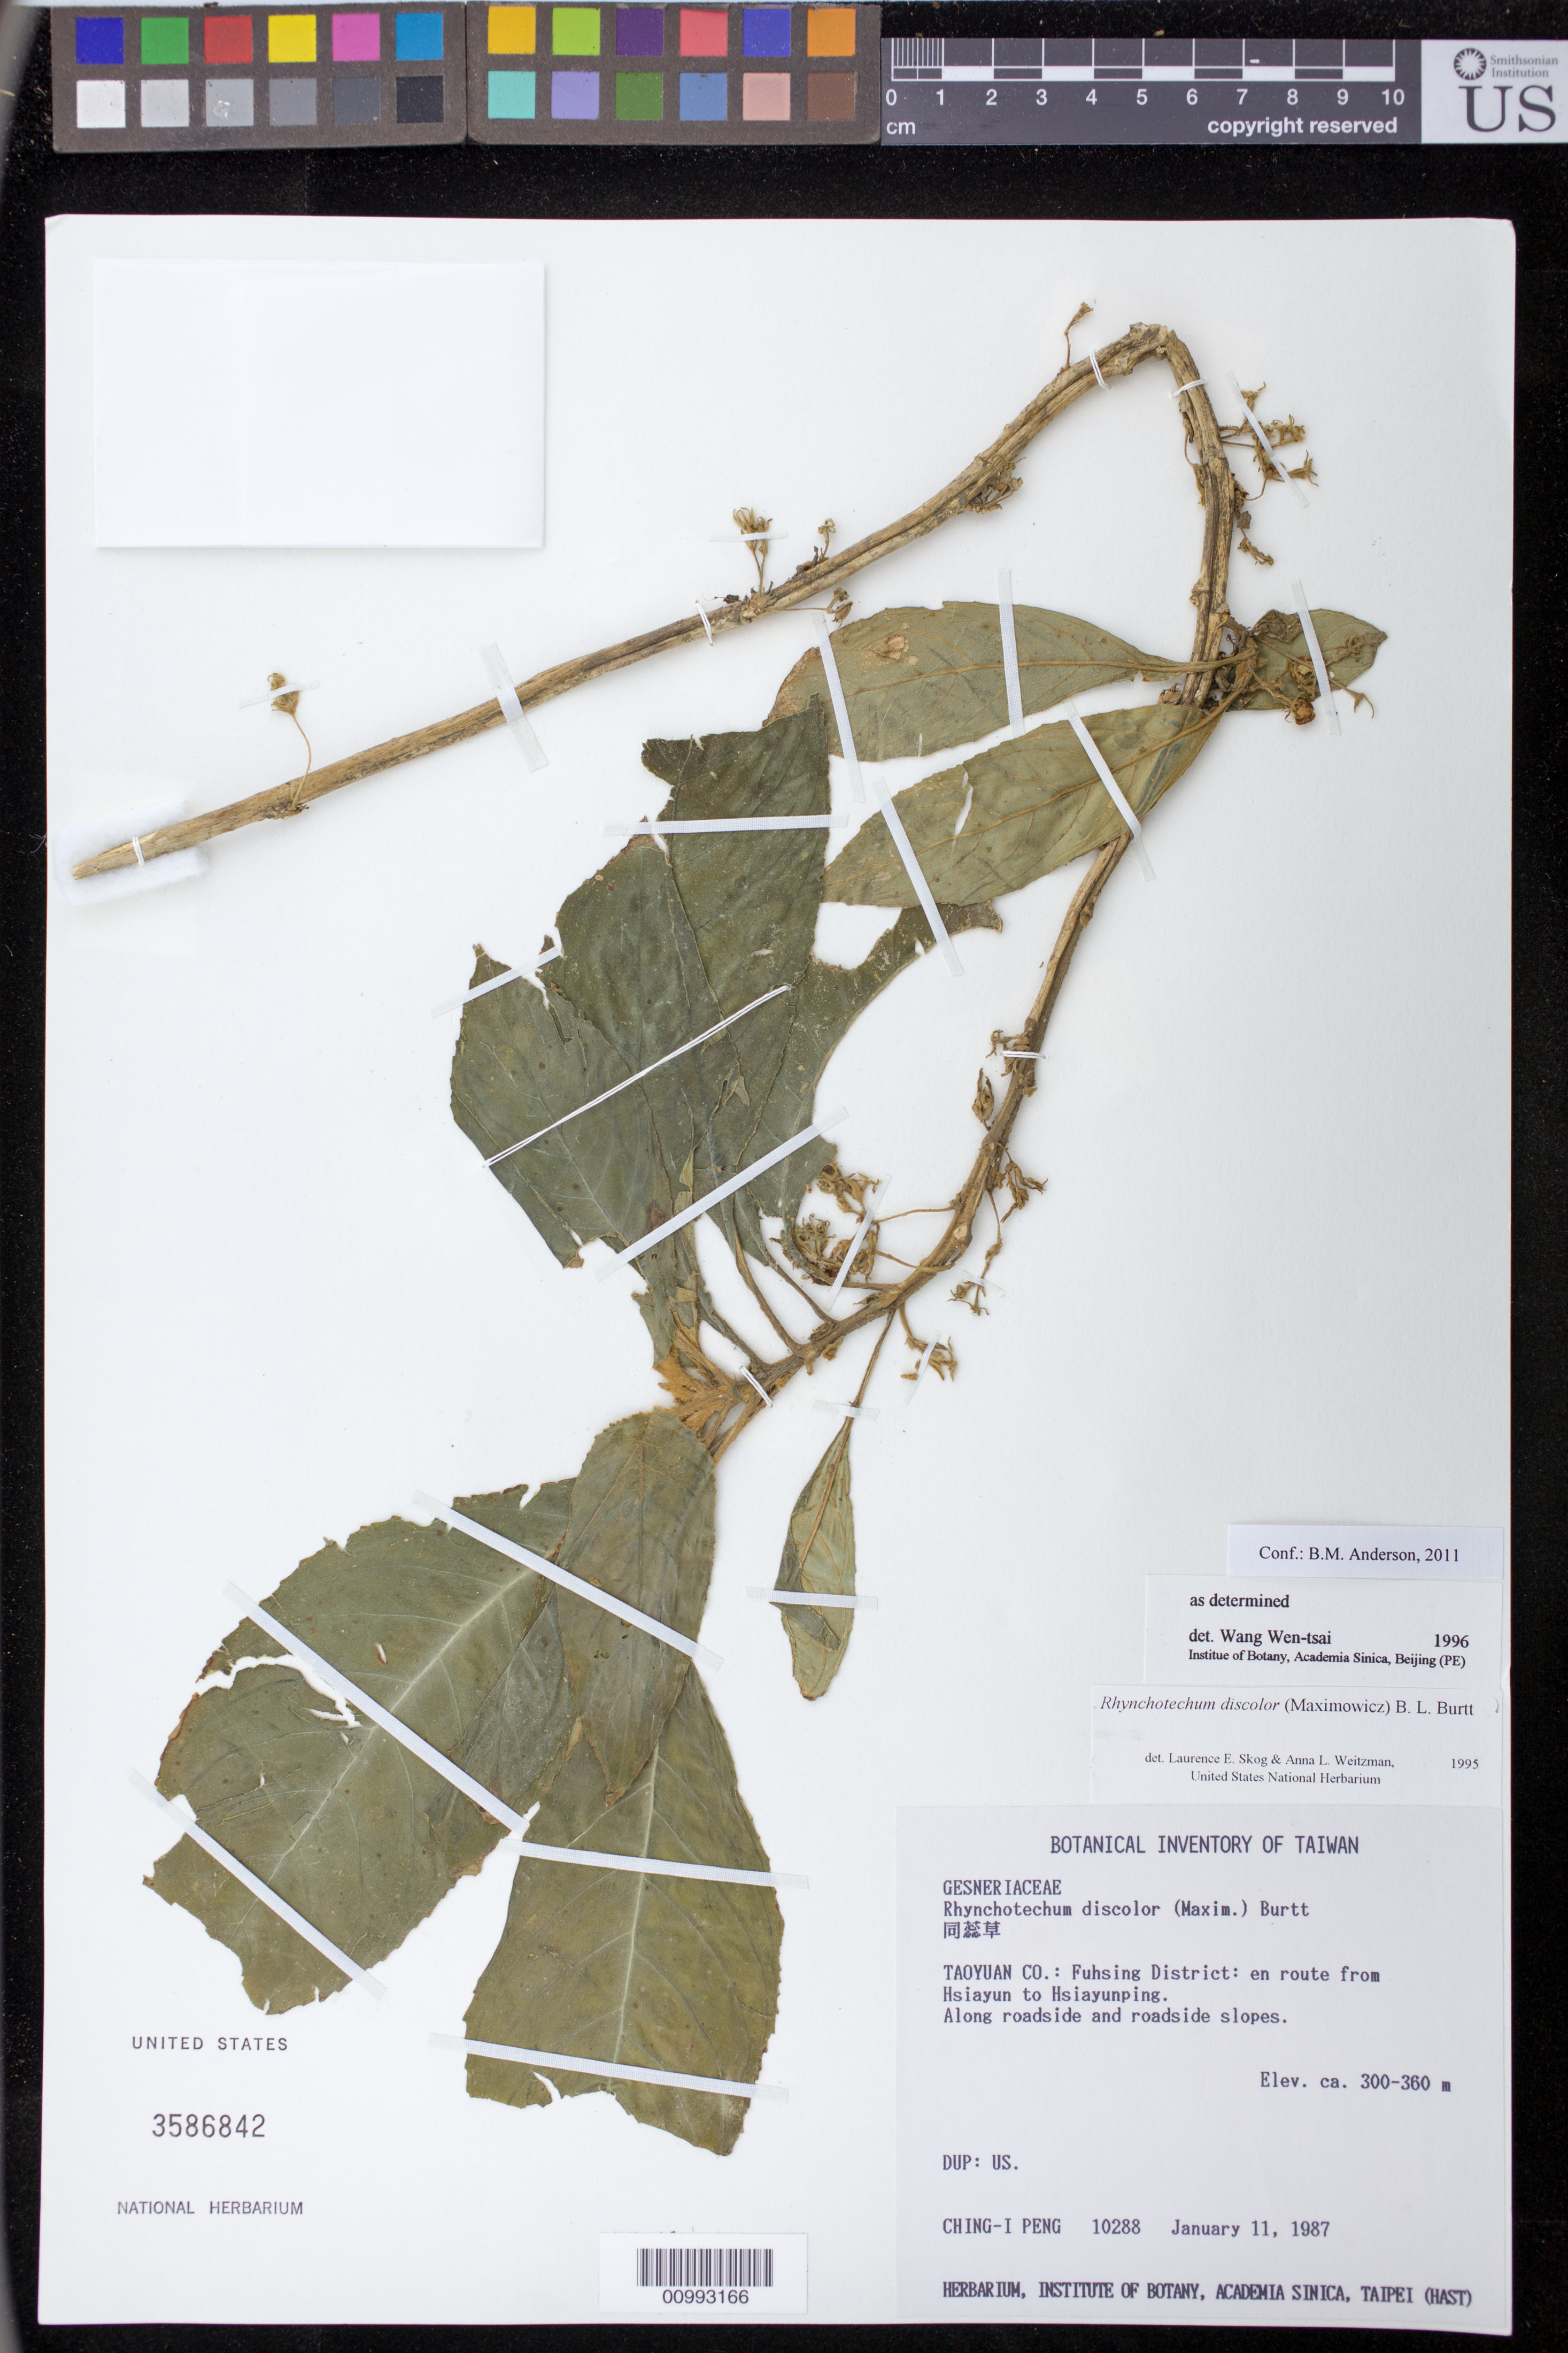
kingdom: Plantae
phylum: Tracheophyta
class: Magnoliopsida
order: Lamiales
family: Gesneriaceae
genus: Rhynchotechum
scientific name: Rhynchotechum discolor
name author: (Maxim.) B.L. Burtt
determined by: Skog, L. E.; Weitzman, A. L.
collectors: C.-I Peng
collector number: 10288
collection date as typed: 11 Jan 1987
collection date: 1987-01-11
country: Taiwan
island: Taiwan [Formosa]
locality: Taoyuan Co.: Fuhsing District: en route from Hsiayun to Hsiayunping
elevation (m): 300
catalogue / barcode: US 3586842